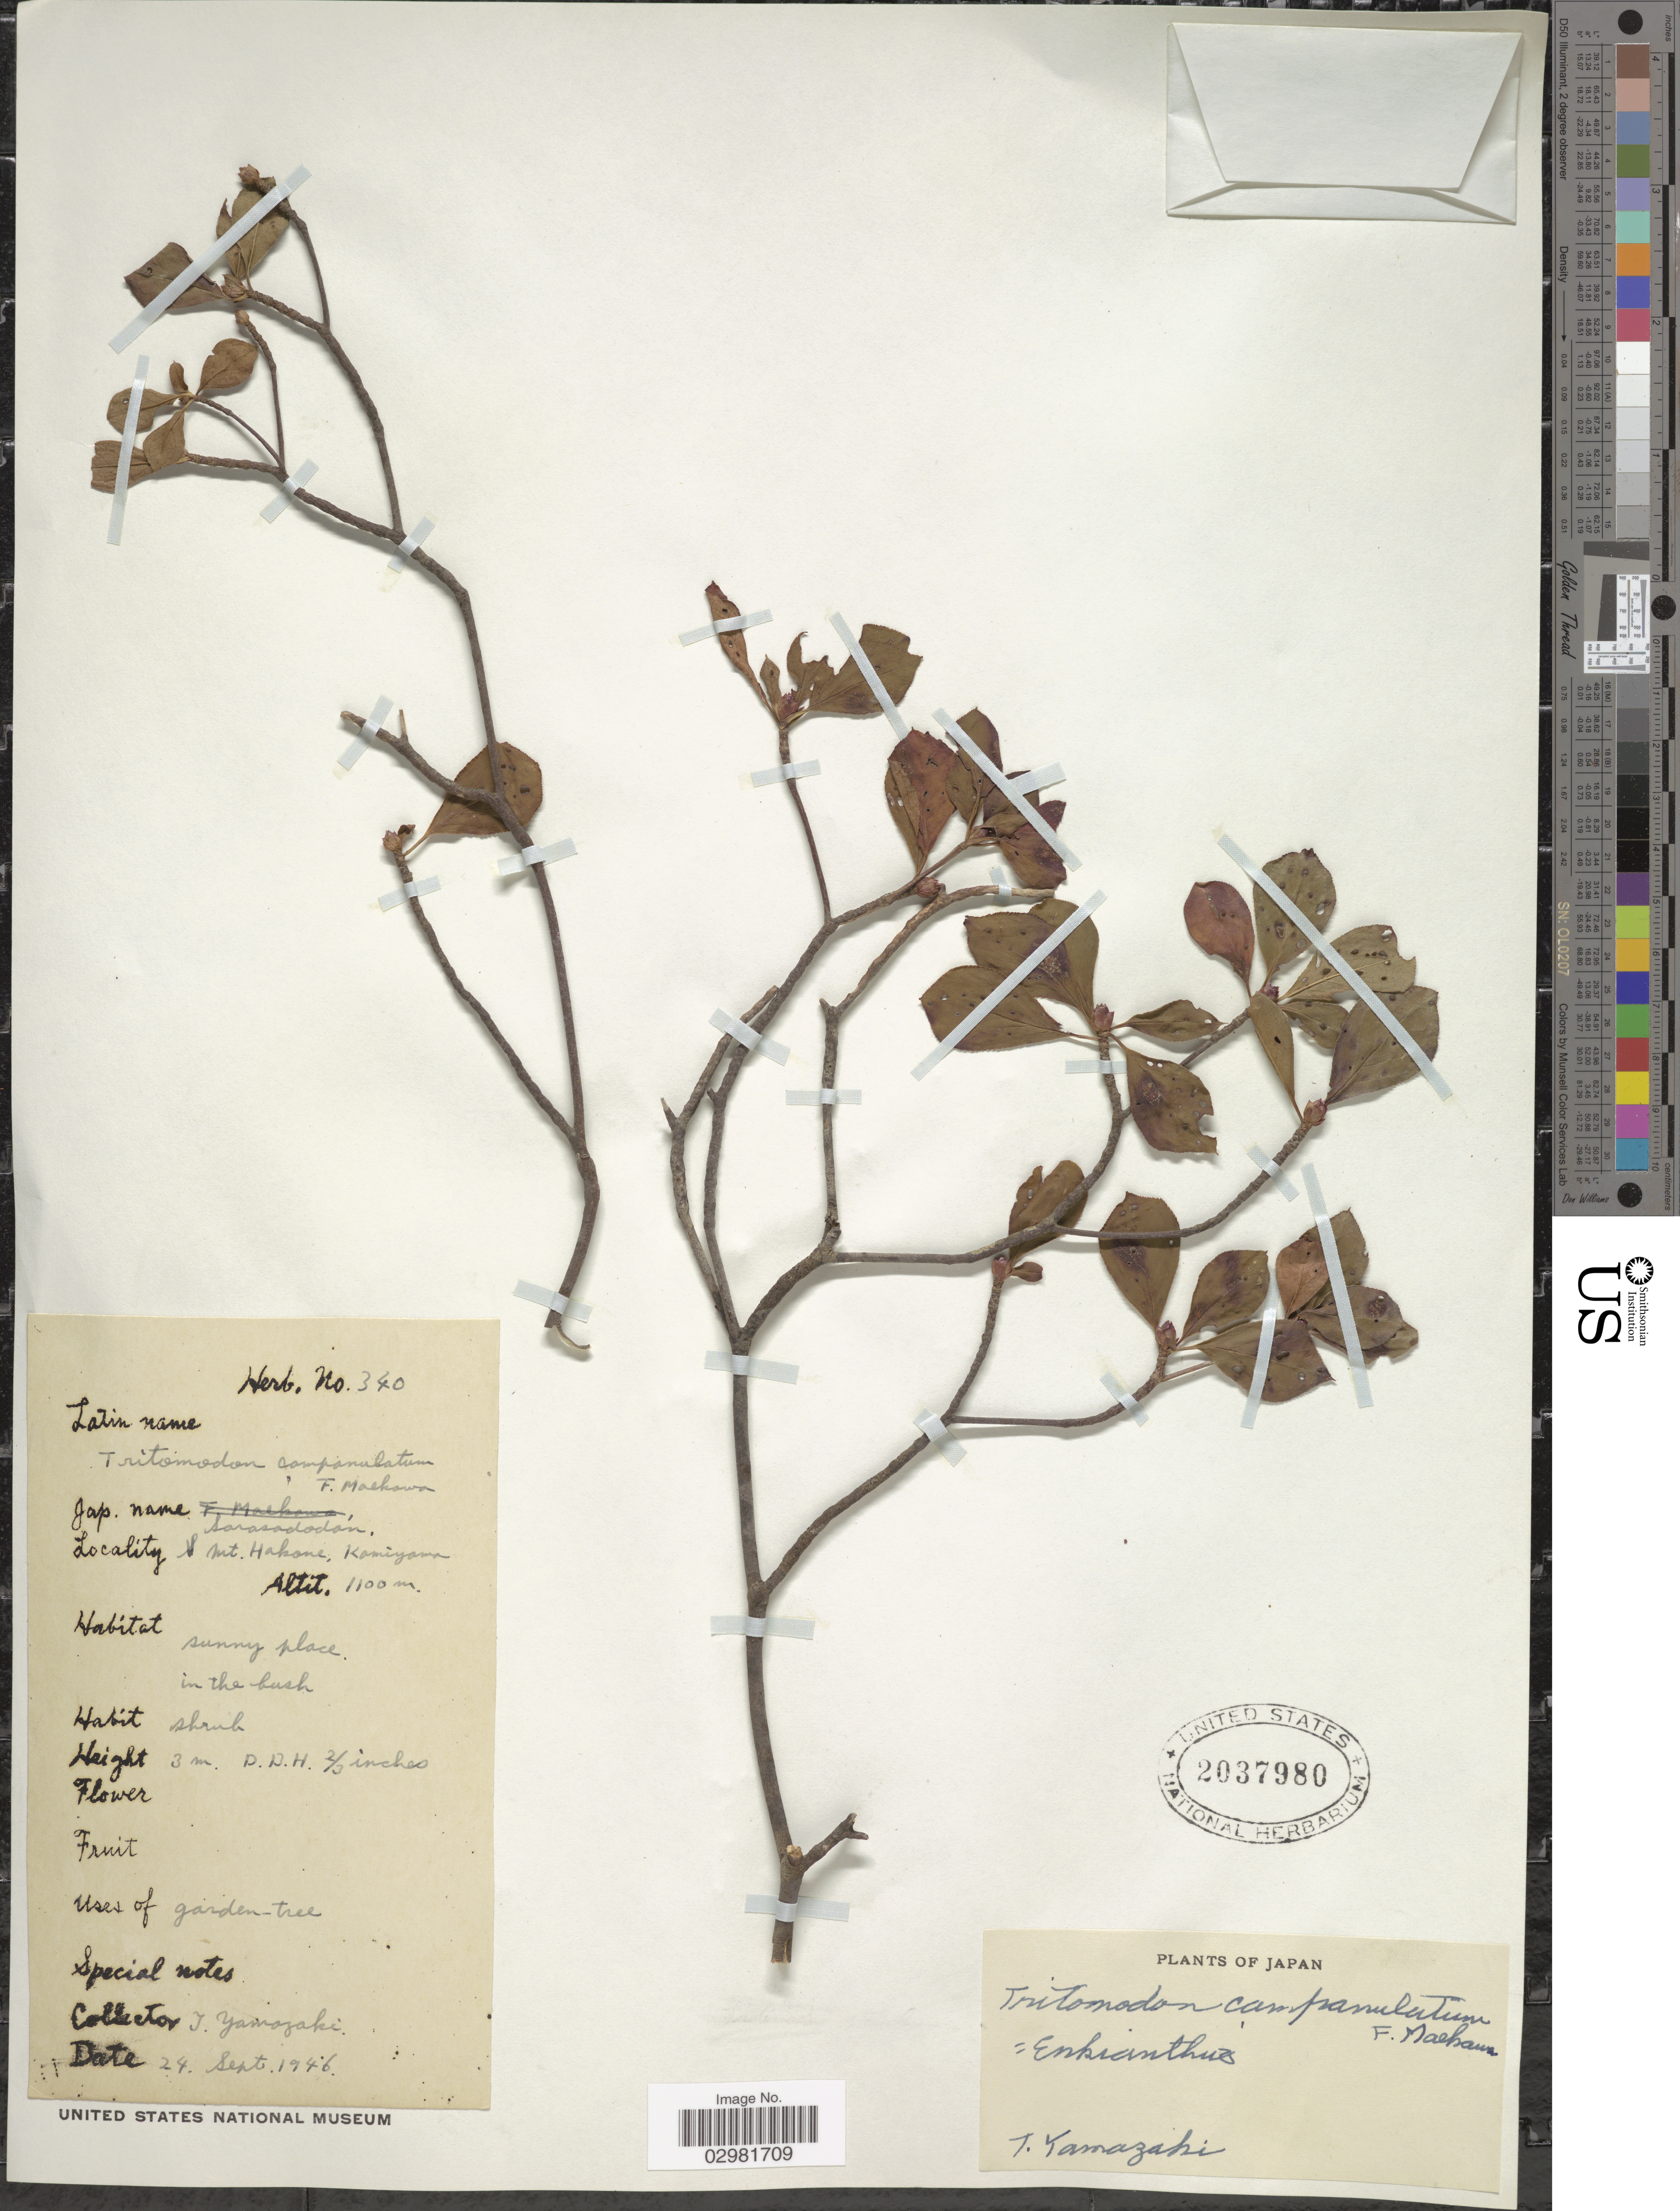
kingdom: Plantae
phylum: Tracheophyta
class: Magnoliopsida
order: Ericales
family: Ericaceae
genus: Enkianthus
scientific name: Enkianthus campanulatus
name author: (Miq.) G. Nicholson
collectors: T. Yamazaki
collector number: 340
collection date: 1946-09-24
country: Japan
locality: Mt. Hakone, Kamiyama.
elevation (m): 1100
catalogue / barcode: US 2037980